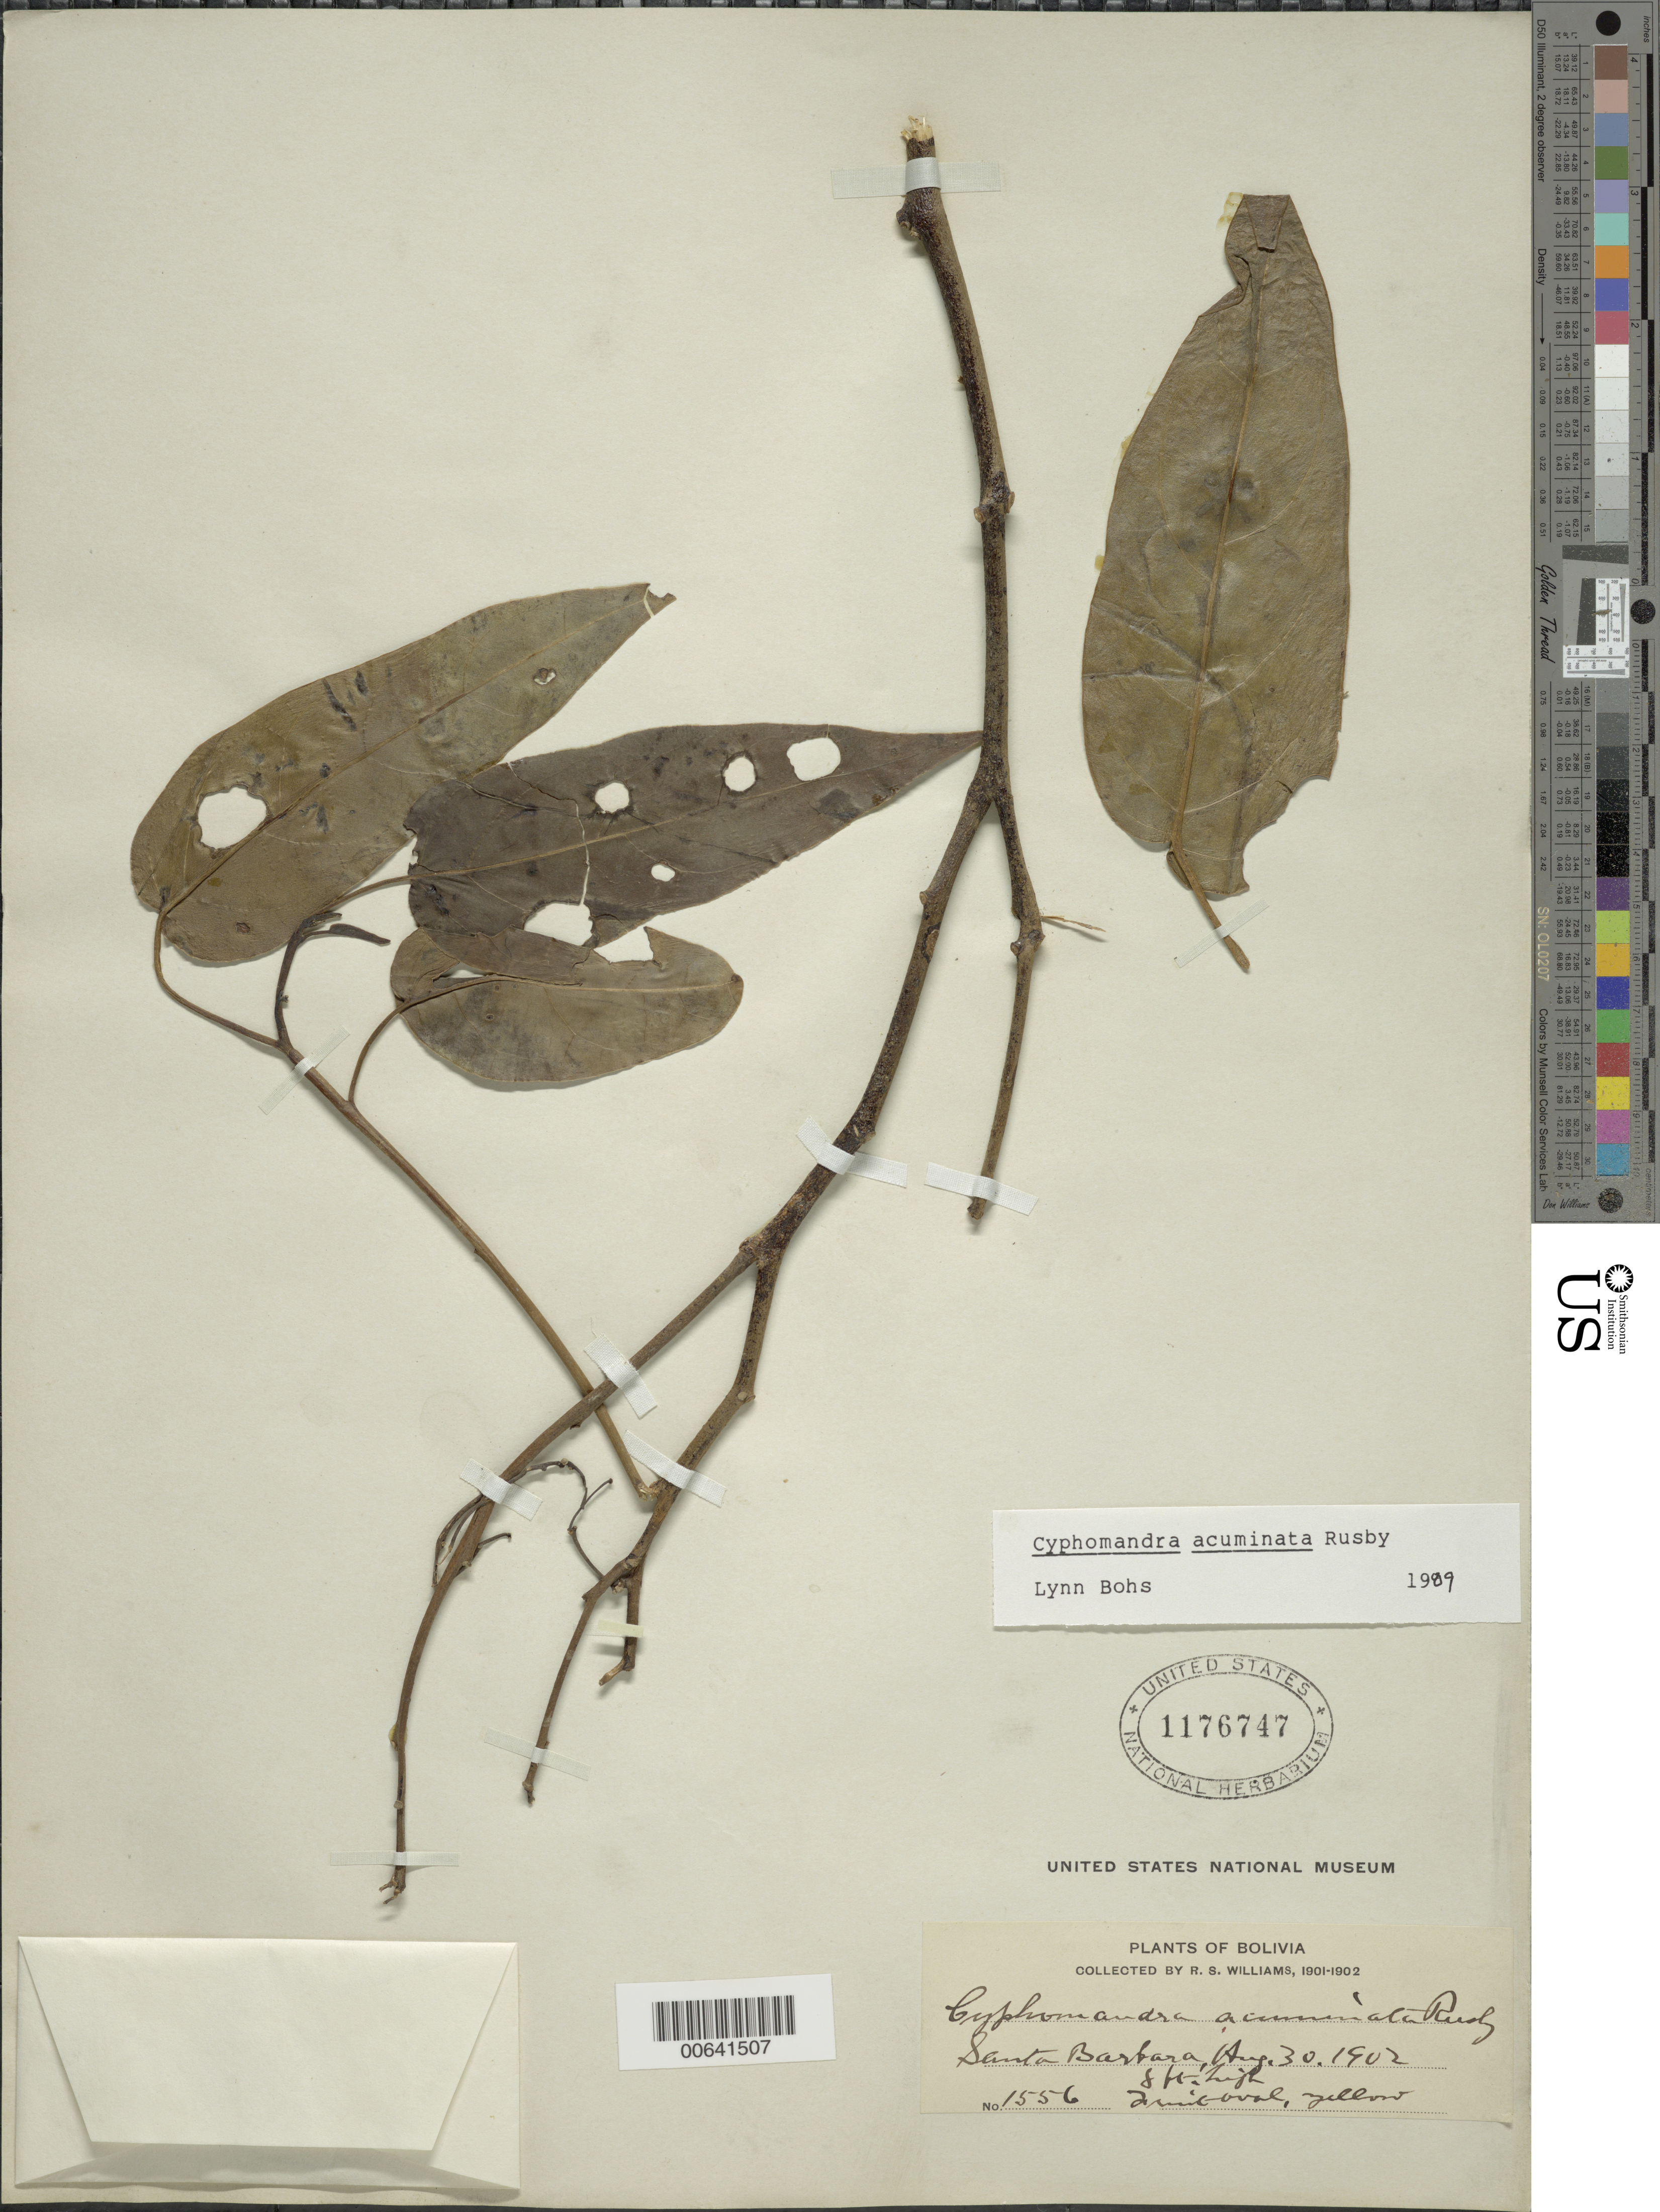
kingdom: Plantae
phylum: Tracheophyta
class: Magnoliopsida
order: Solanales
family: Solanaceae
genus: Cyphomandra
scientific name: Cyphomandra acuminata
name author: Rusby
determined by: Bohs, L. A.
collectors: R. S. Williams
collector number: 1556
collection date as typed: Aug. 30, '02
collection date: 1902-08-30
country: Bolivia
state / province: La Paz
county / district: Franz Tamayo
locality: Santa Barbara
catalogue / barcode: US 1176747